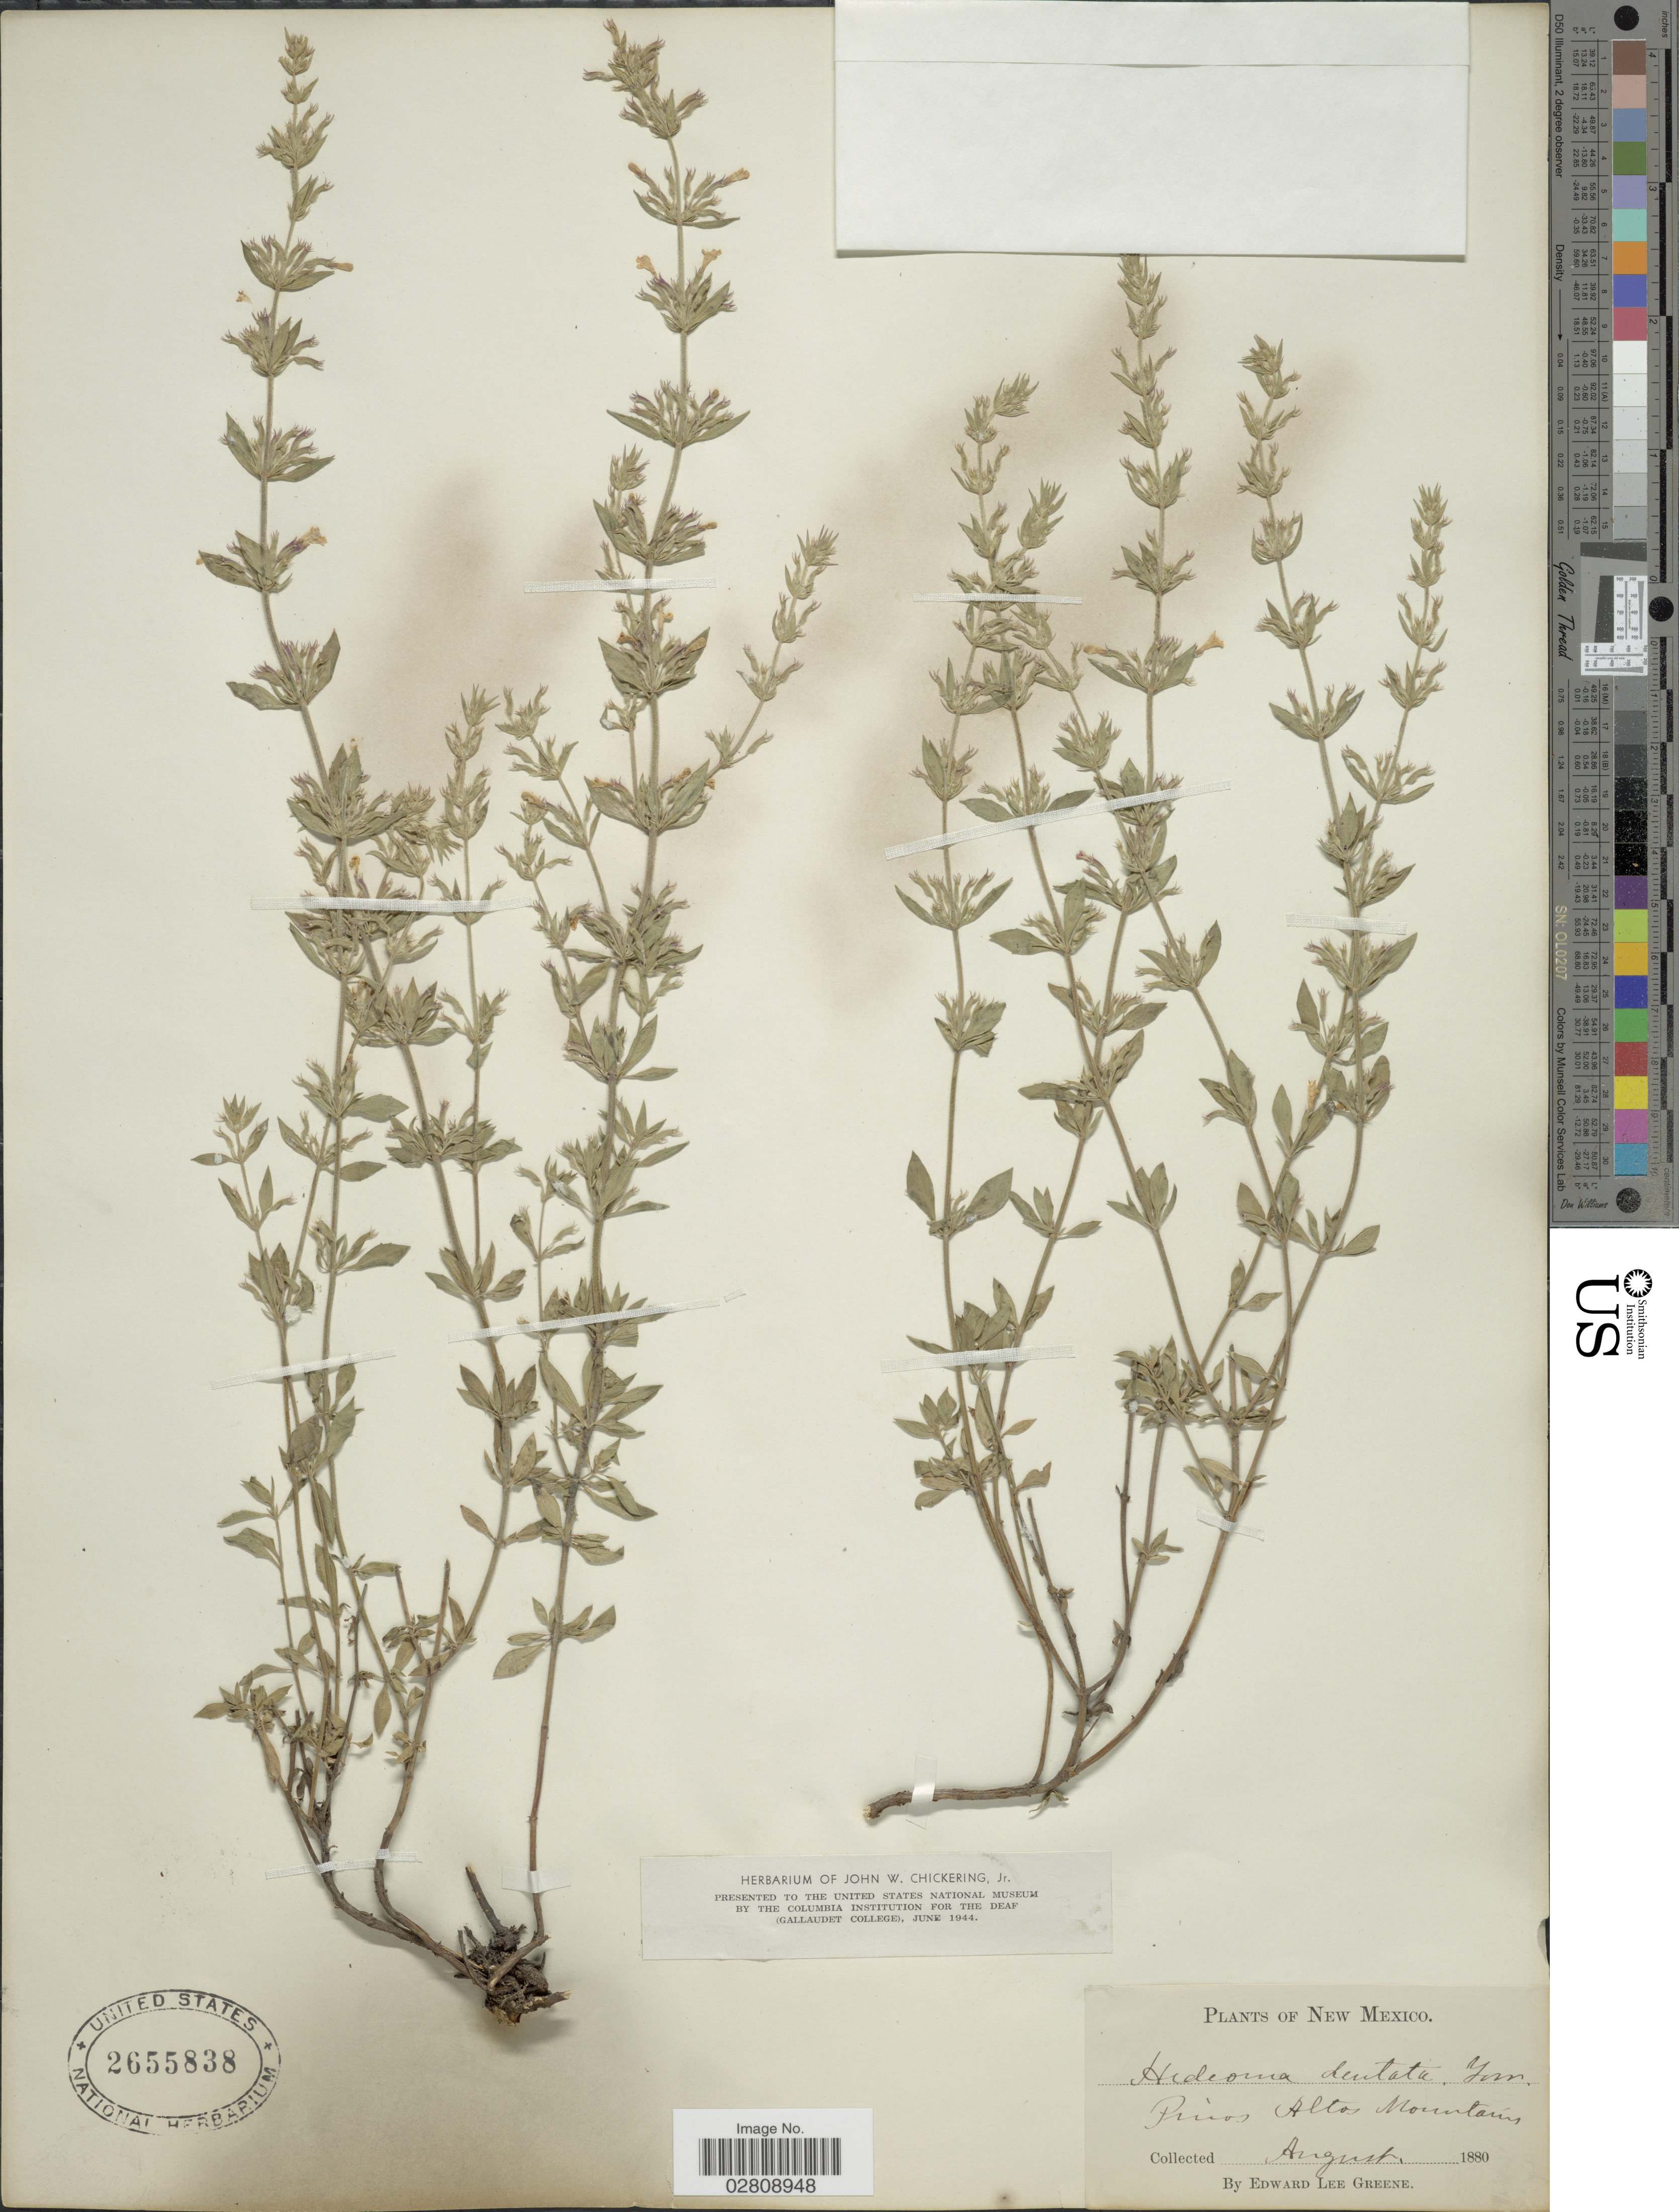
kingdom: Plantae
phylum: Tracheophyta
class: Magnoliopsida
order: Lamiales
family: Lamiaceae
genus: Hedeoma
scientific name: Hedeoma oblongifolia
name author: (A. Gray) A. Heller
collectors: E. L. Greene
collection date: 1880-08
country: United States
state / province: New Mexico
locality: Pinos Altos Mountains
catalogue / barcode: US 2655838